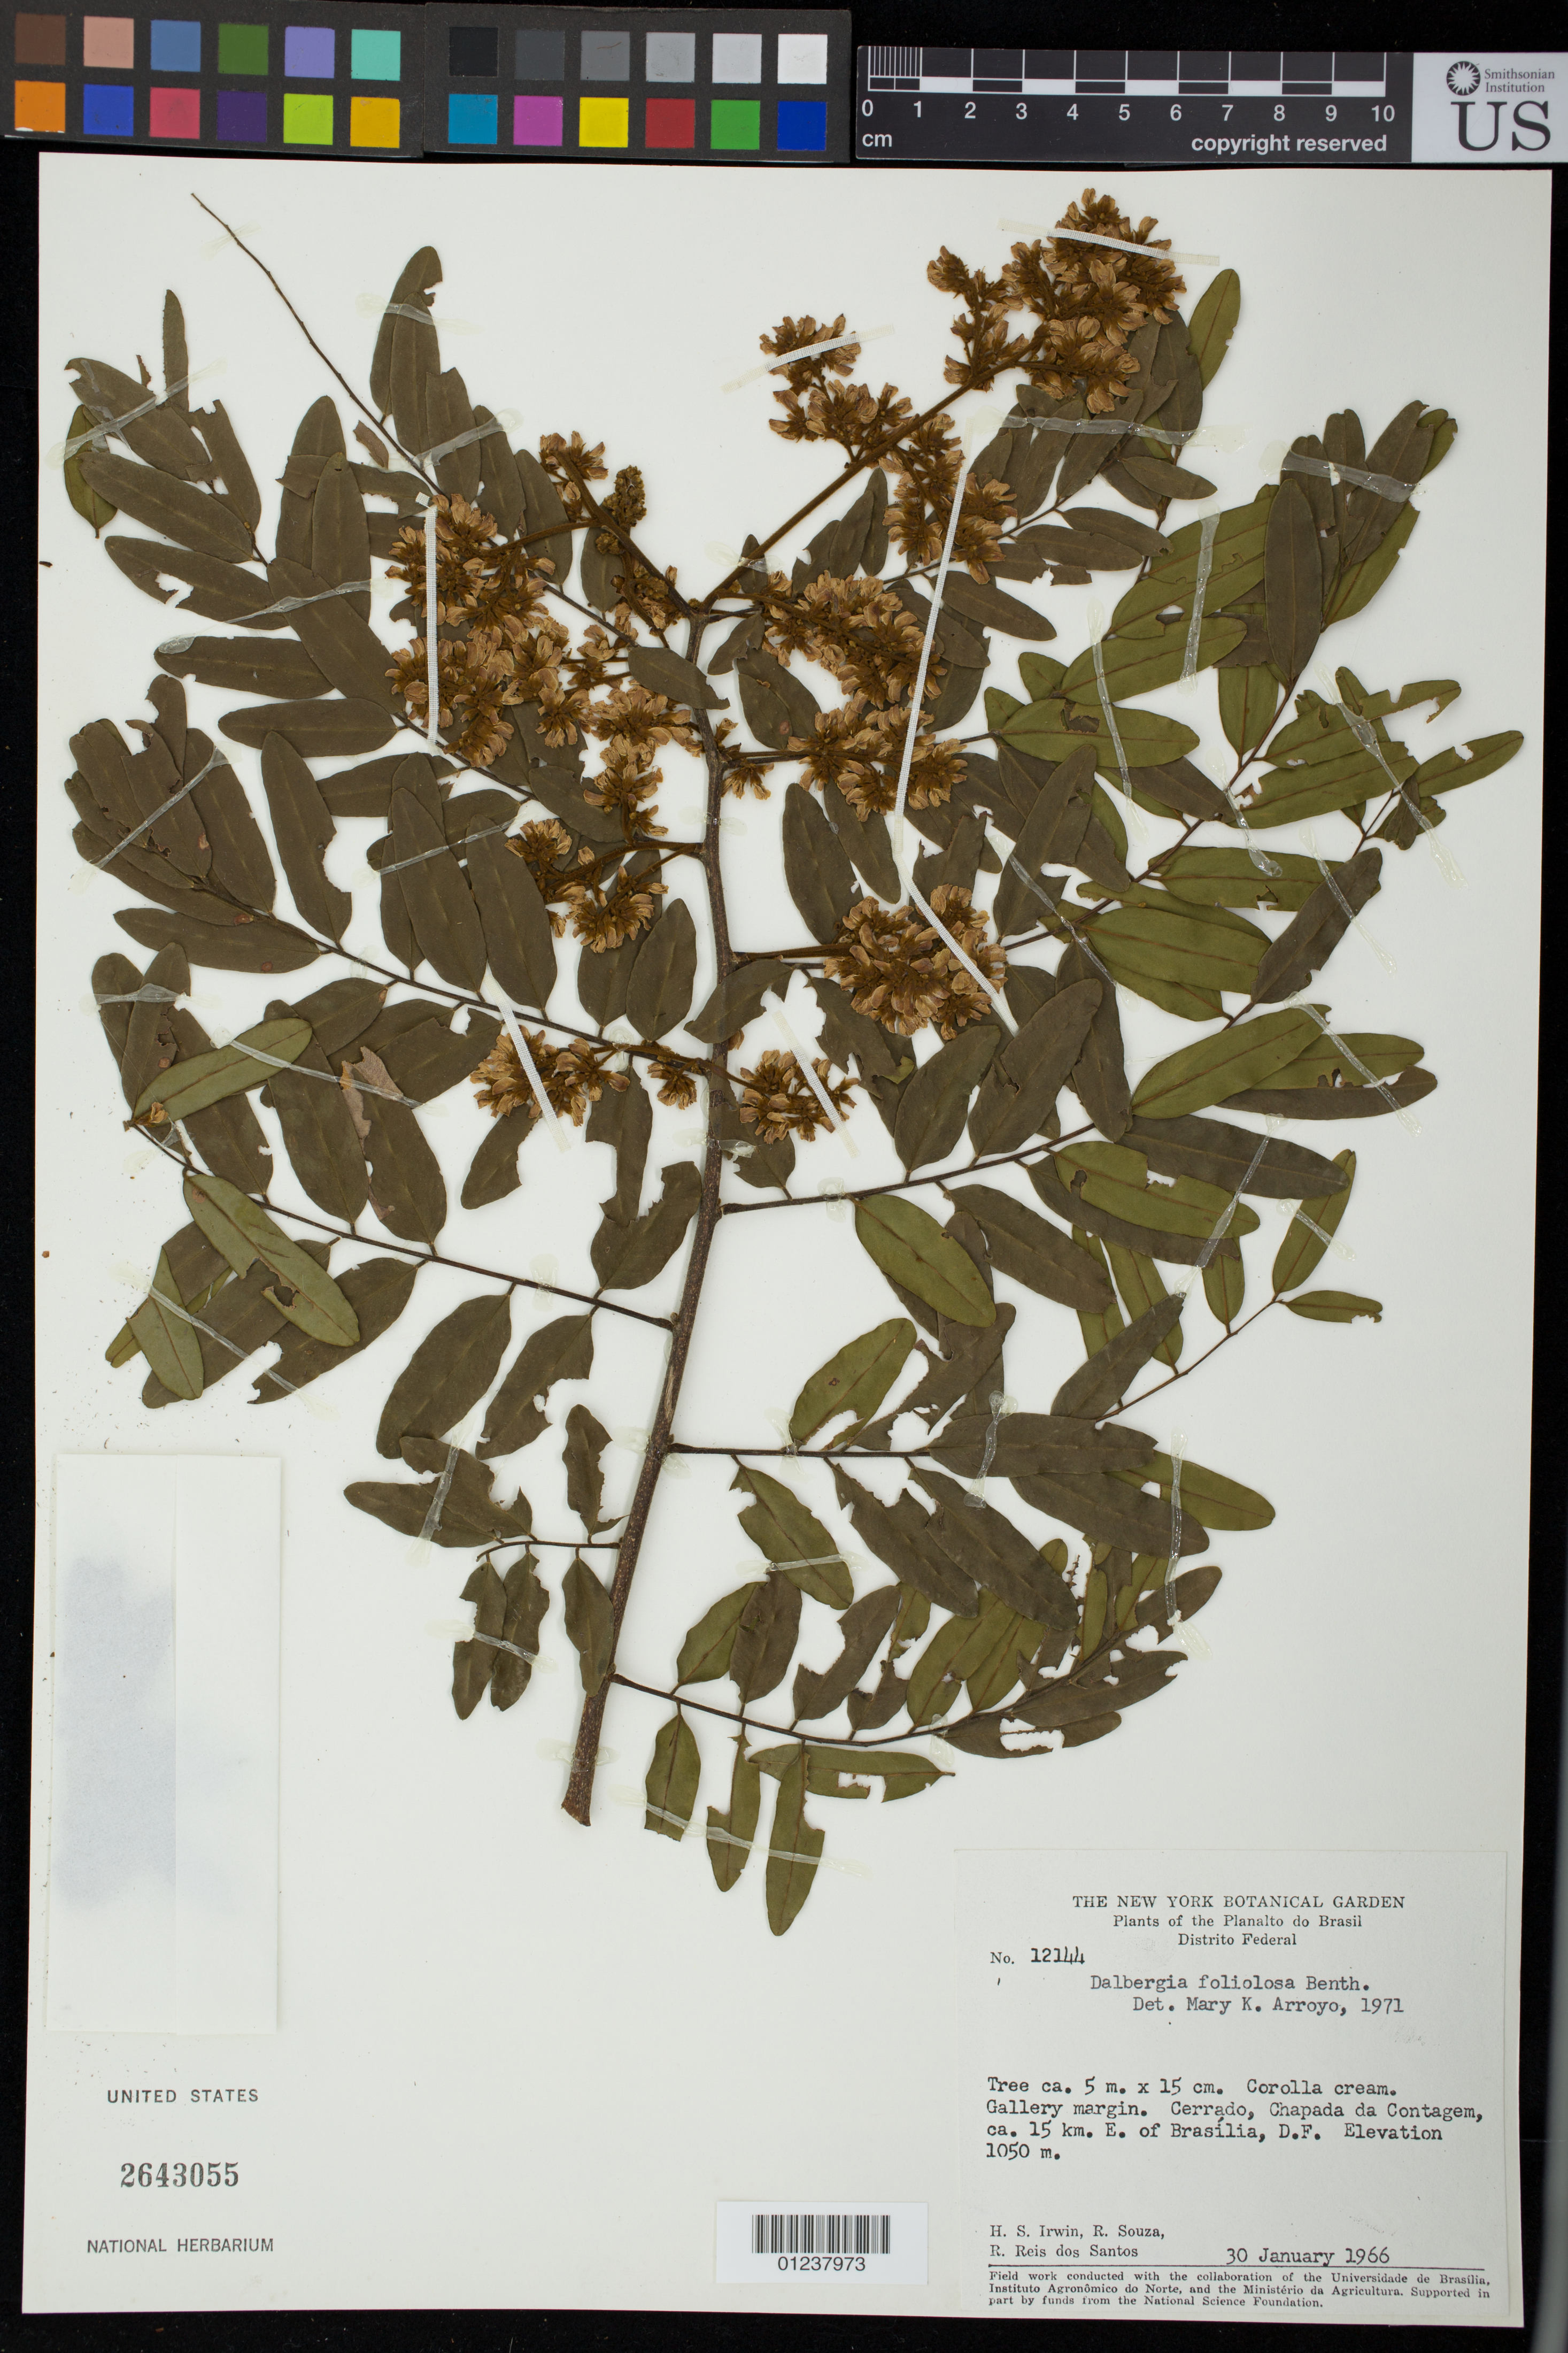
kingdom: Plantae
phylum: Tracheophyta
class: Magnoliopsida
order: Fabales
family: Fabaceae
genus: Dalbergia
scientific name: Dalbergia foliosa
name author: (Benth.) A.M. Carvalho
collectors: H. Irwin, R. Souza & R. Reis dos Santos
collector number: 12144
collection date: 1966-01-30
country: Brazil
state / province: Paraná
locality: Cerrado, Chapada da Contagem, ca. 15km E. of Brasília.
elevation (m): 1050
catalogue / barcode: US 2643055